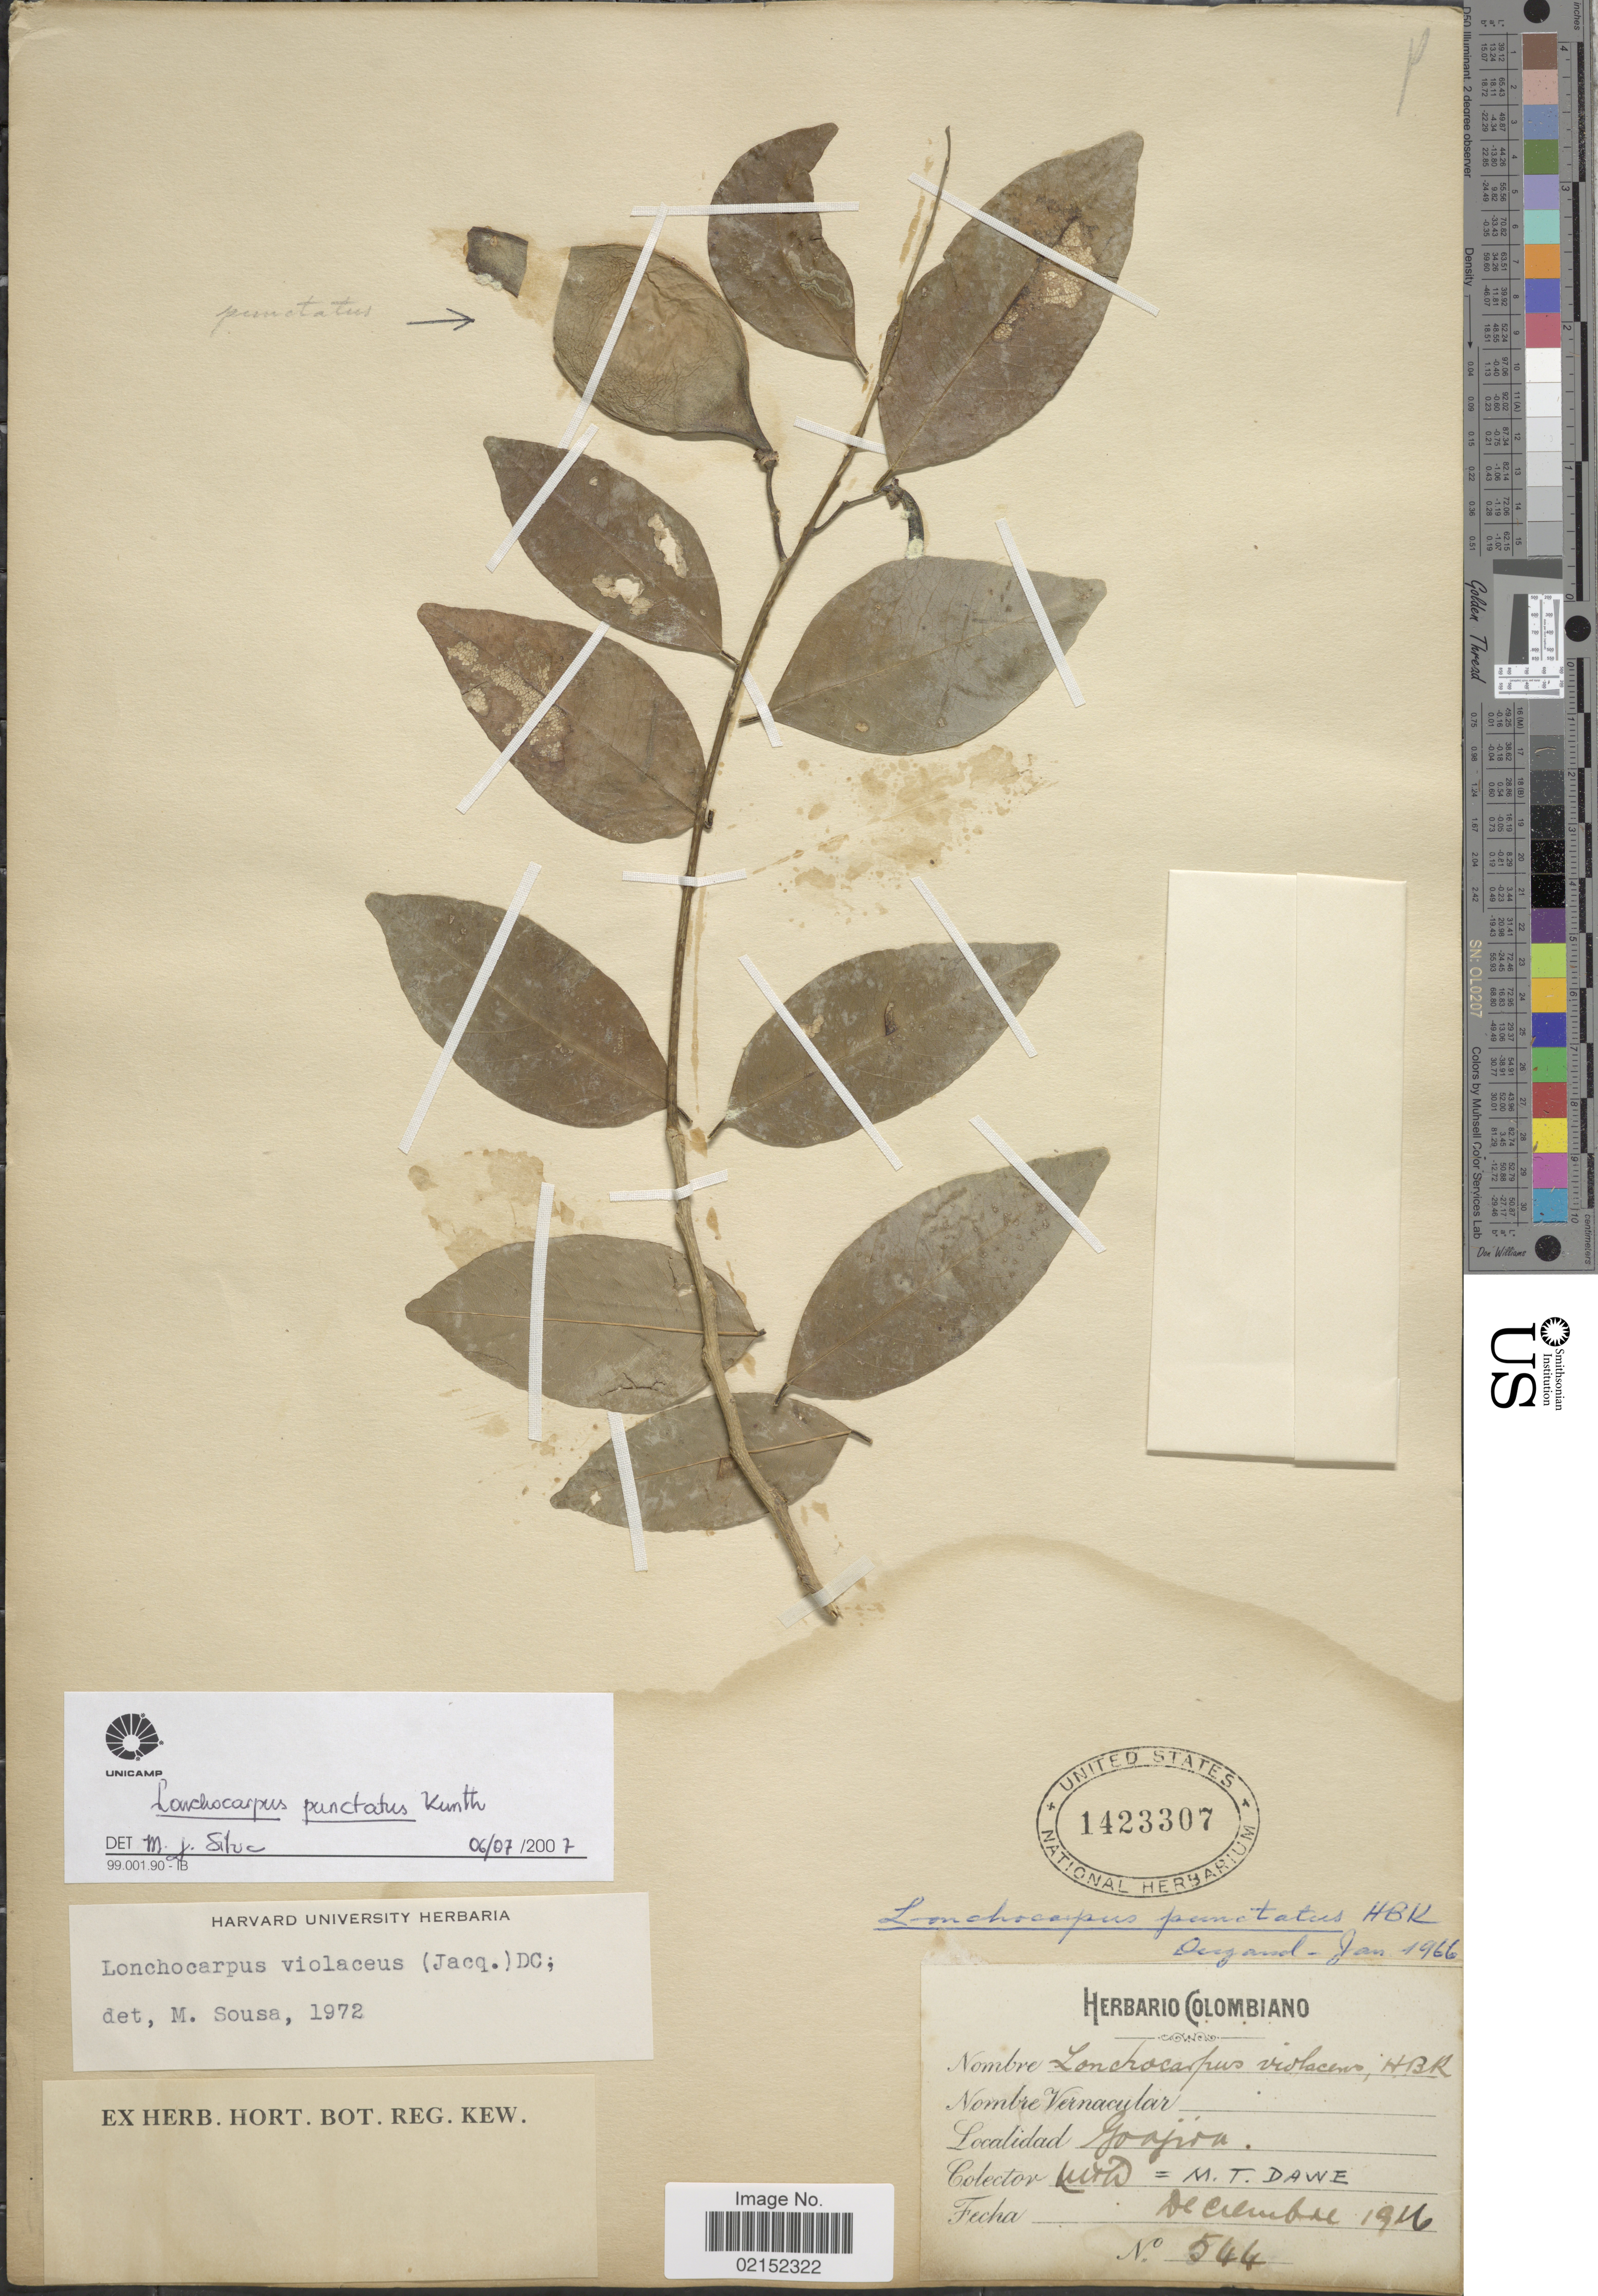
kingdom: Plantae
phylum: Tracheophyta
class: Magnoliopsida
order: Fabales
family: Fabaceae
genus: Lonchocarpus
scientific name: Lonchocarpus punctatus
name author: Kunth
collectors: M. T. Dawe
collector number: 544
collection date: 1916-12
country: Colombia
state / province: La Guajira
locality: Guajira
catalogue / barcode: US 1423307